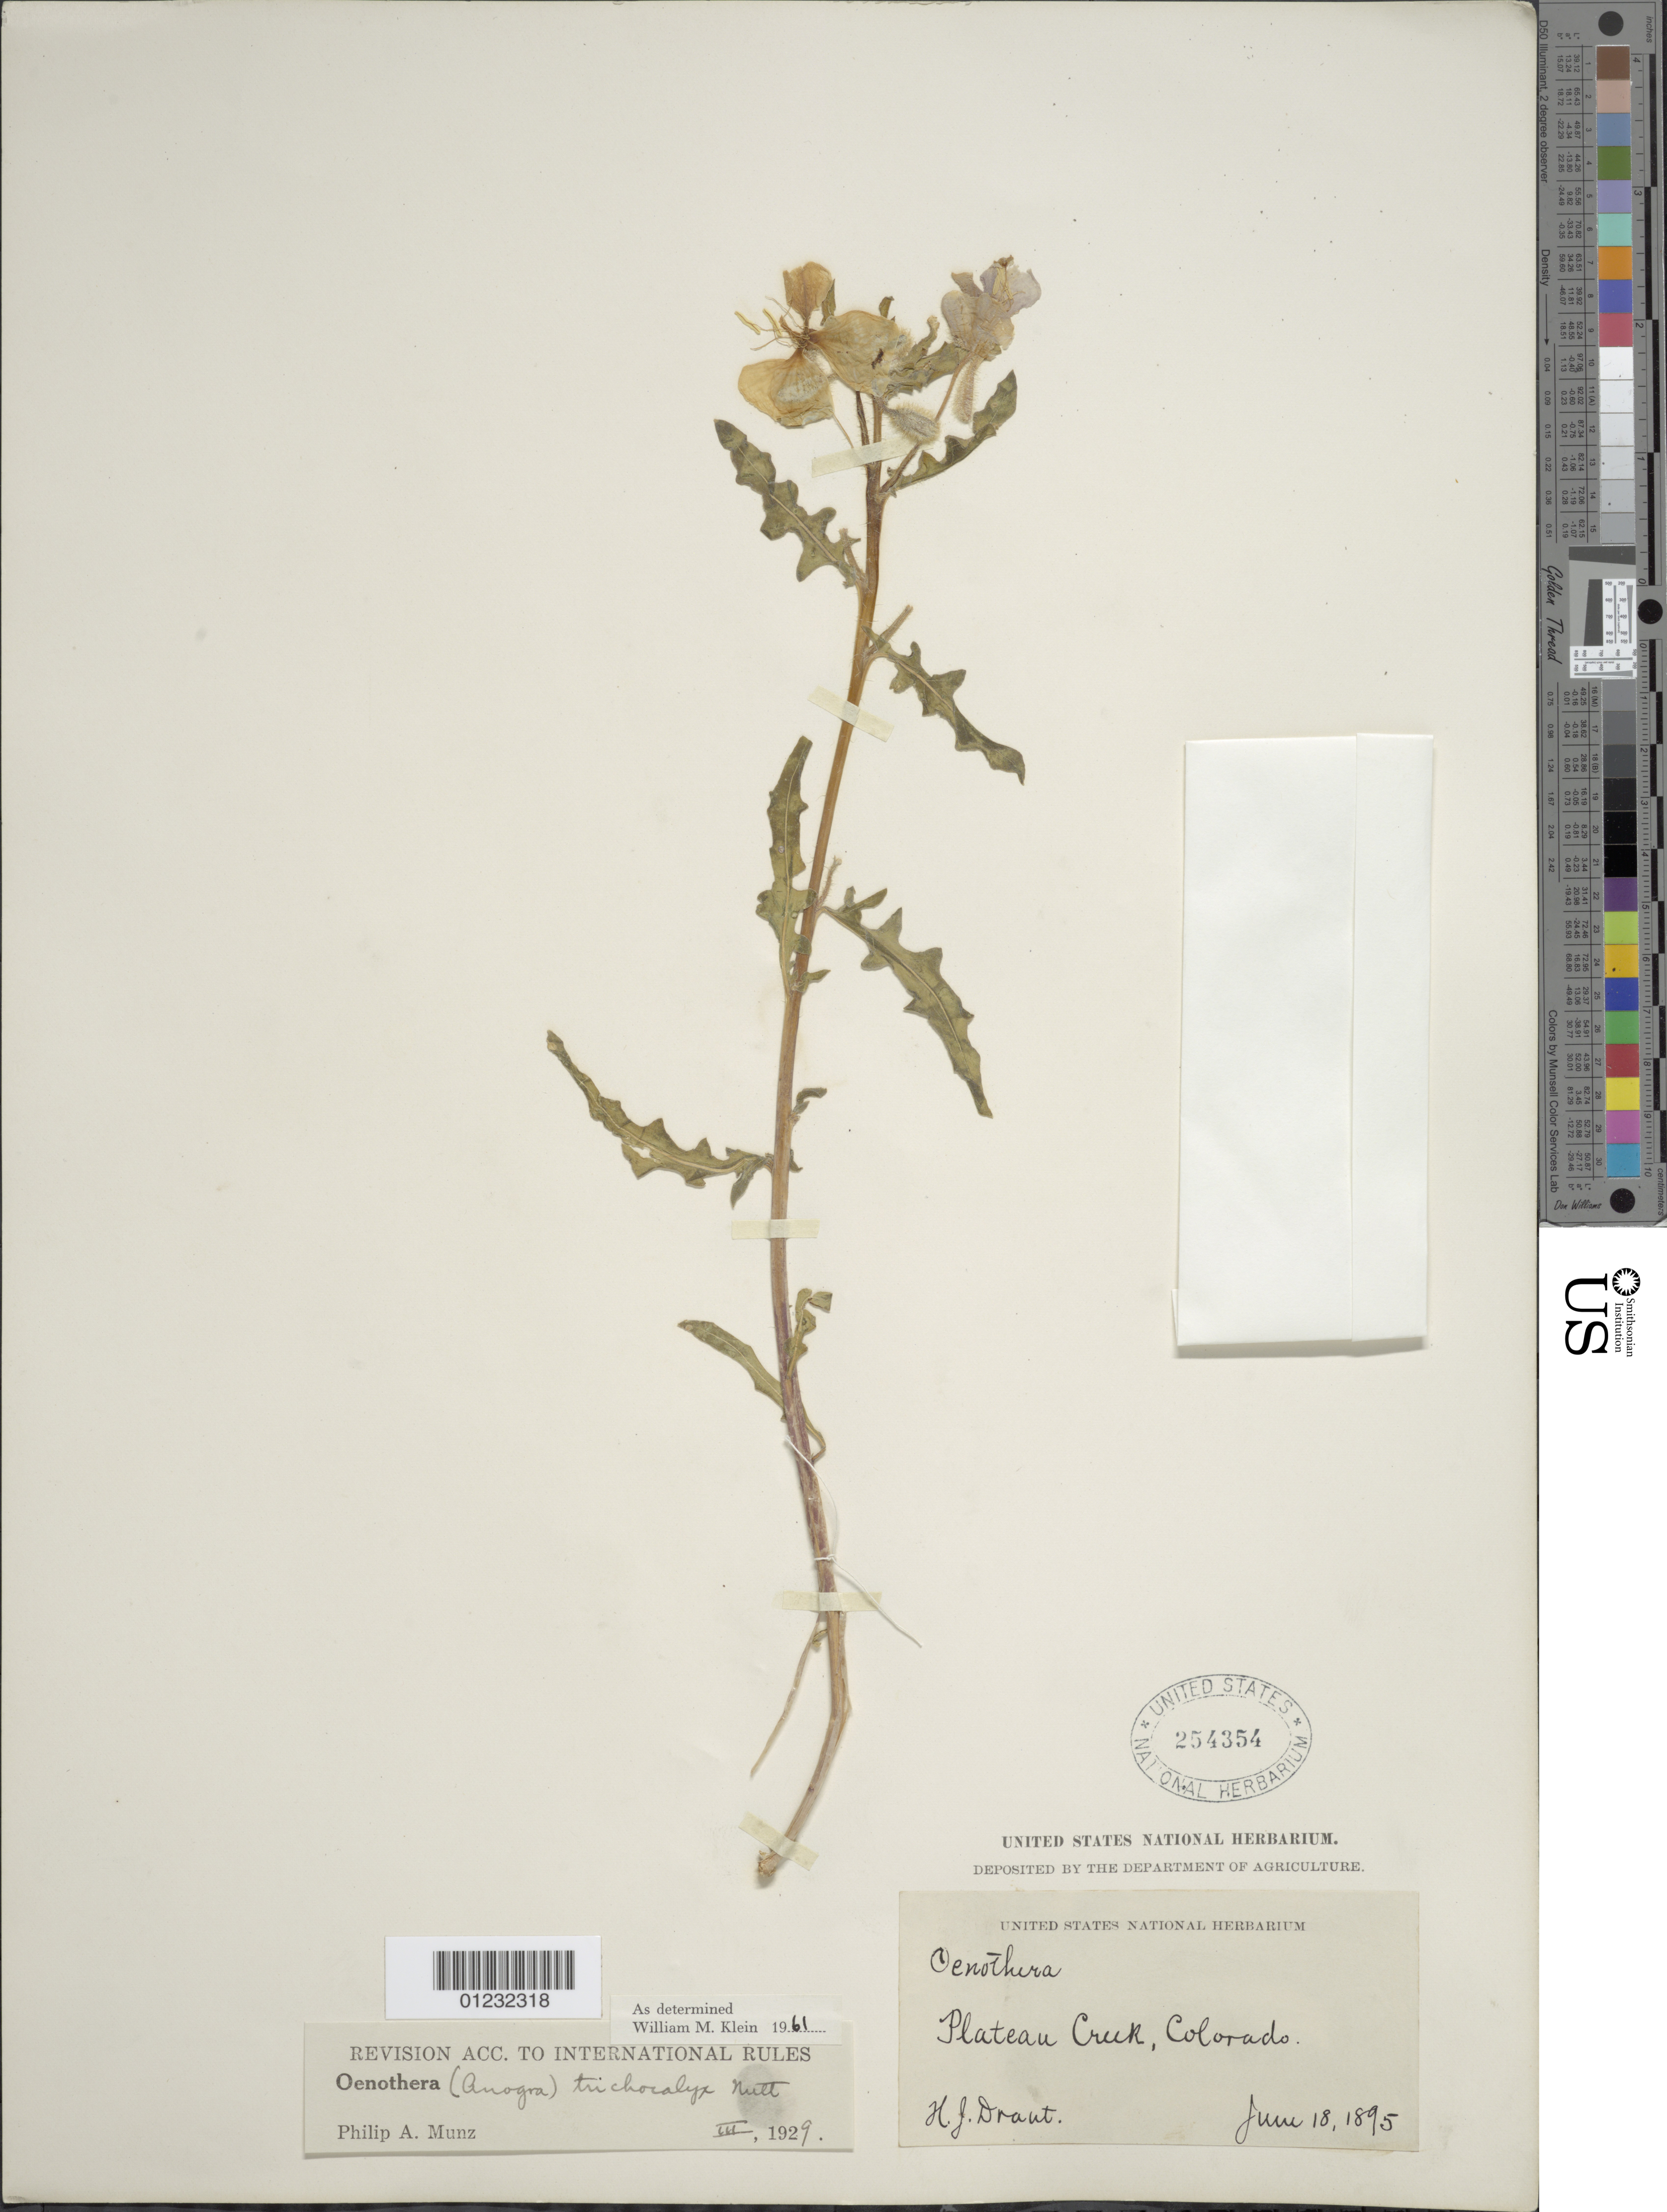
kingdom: Plantae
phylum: Tracheophyta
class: Magnoliopsida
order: Myrtales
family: Onagraceae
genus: Oenothera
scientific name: Oenothera pallida subsp. trichocalyx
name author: (Nutt.) Munz & W.M. Klein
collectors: H. Draut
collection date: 1895-06-18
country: United States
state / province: Colorado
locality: Plateau Creek.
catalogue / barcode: US 254354